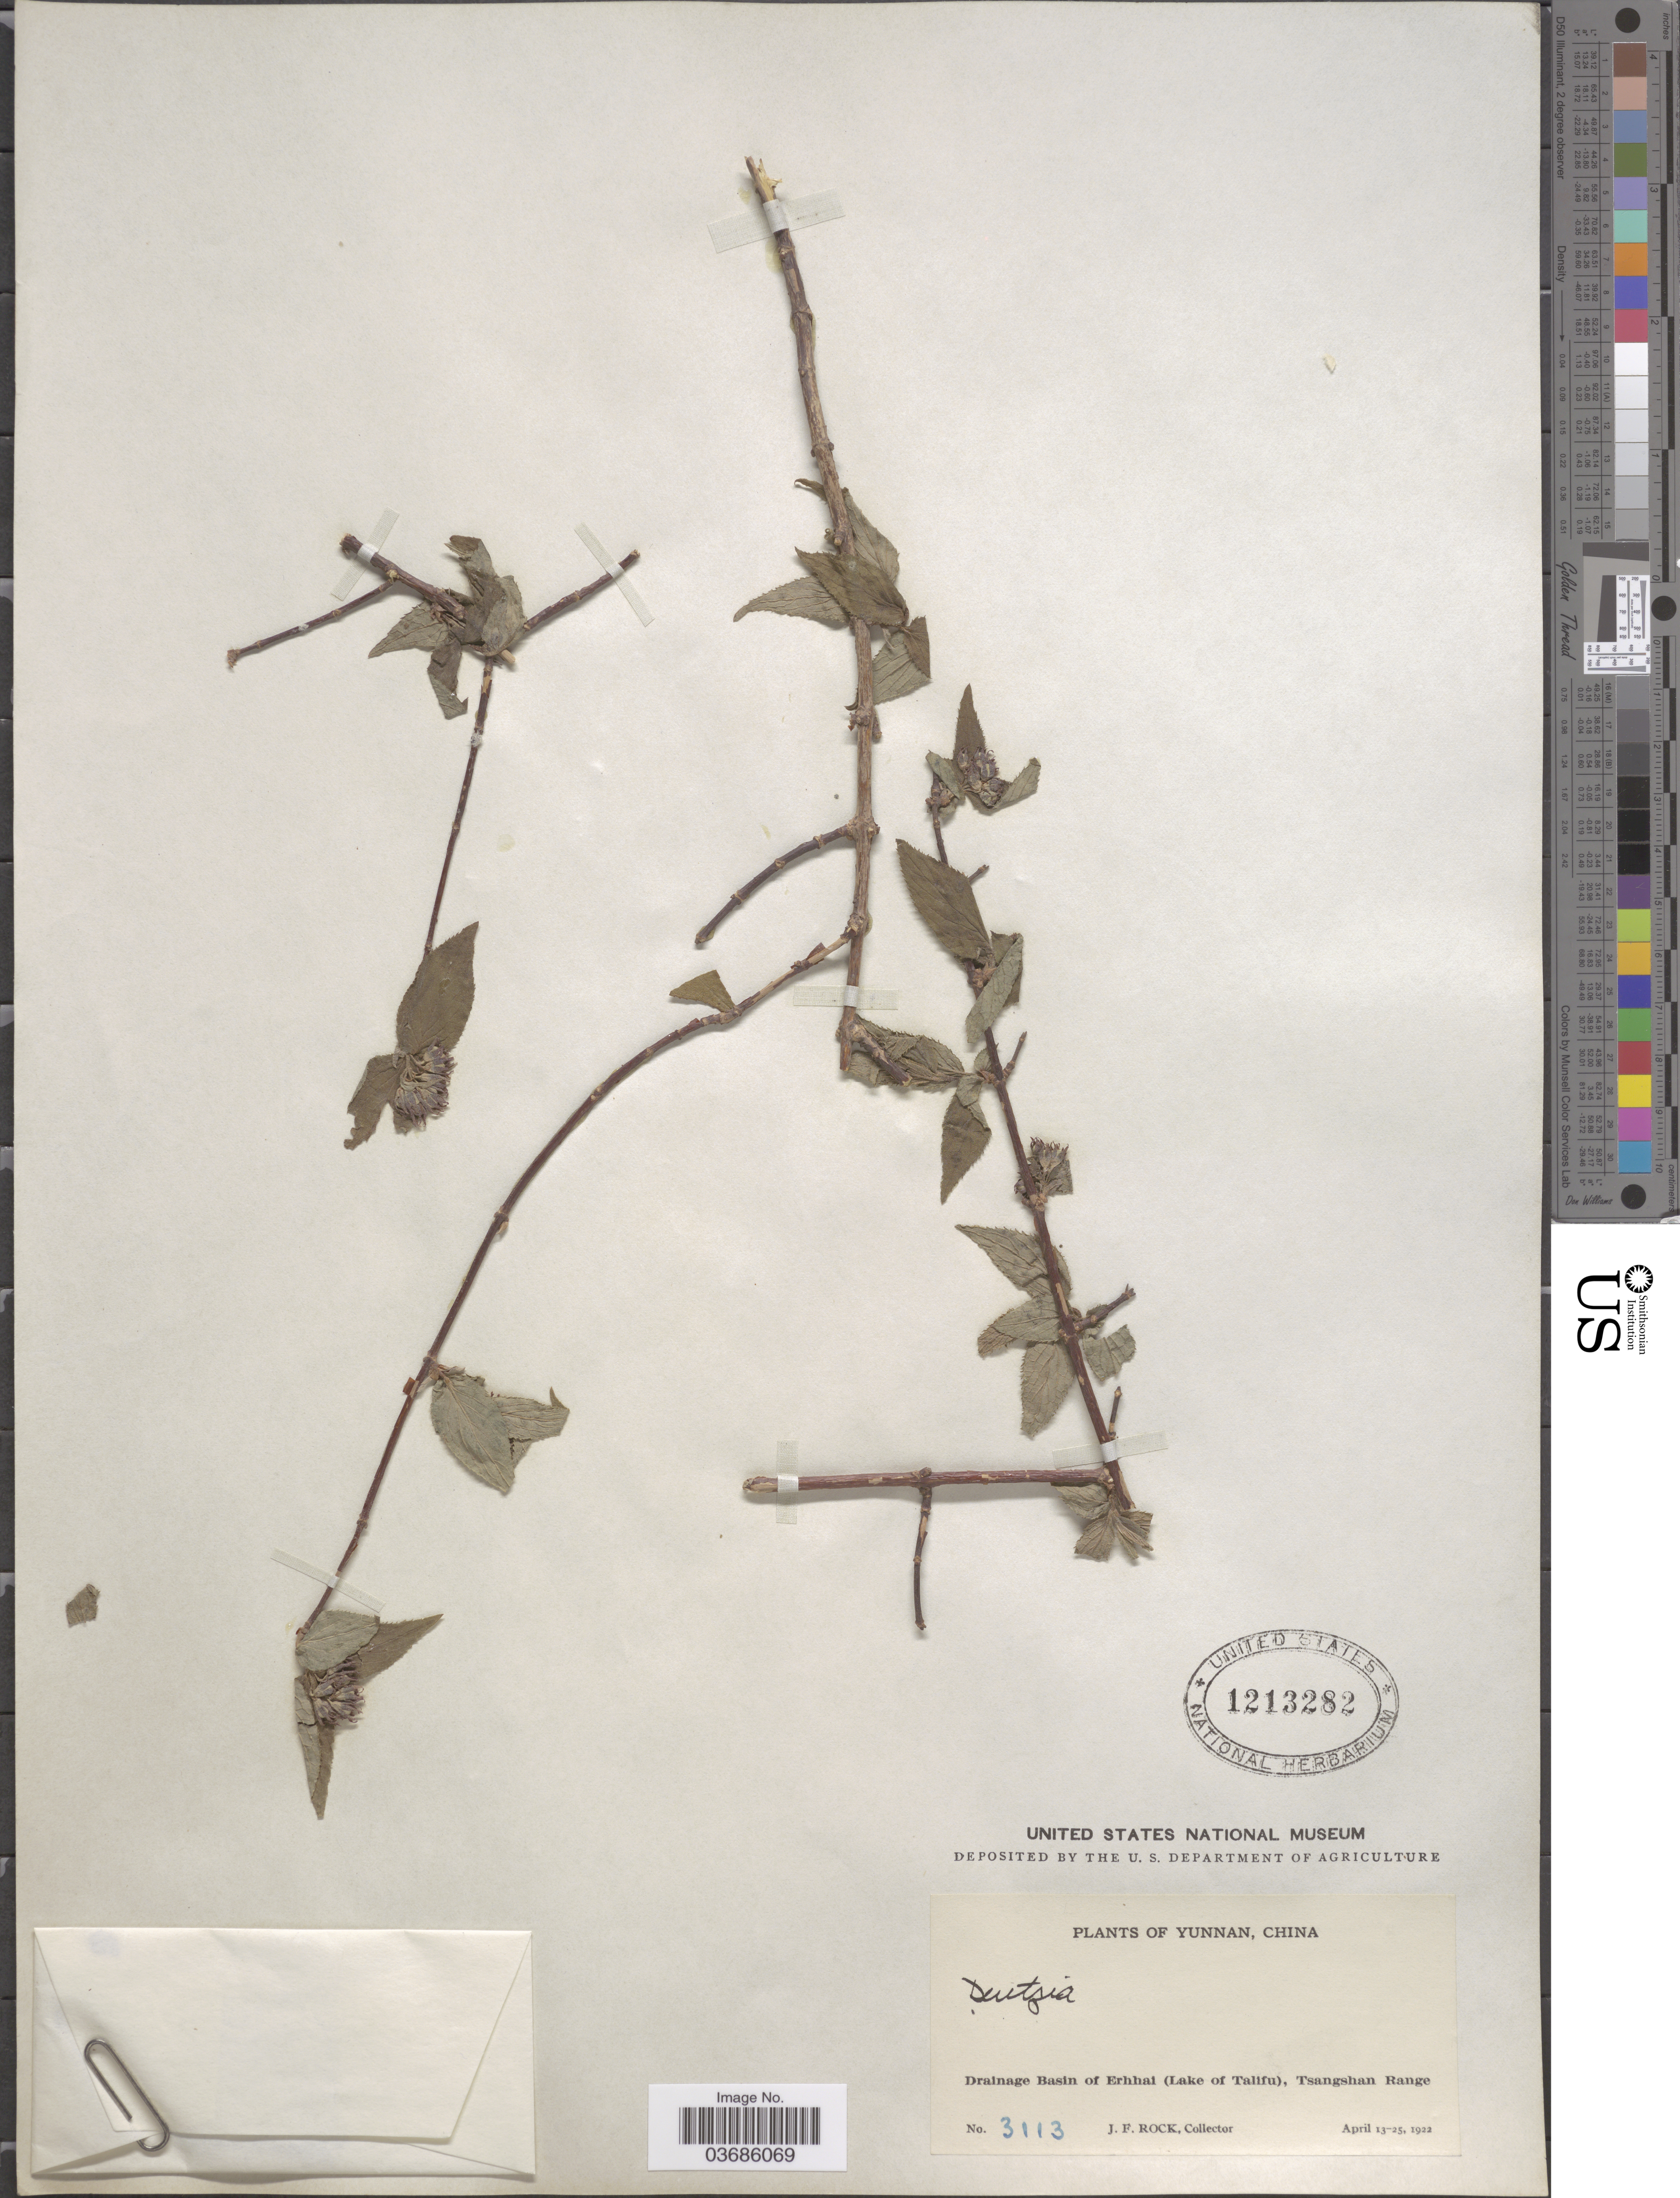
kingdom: Plantae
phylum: Tracheophyta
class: Magnoliopsida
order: Cornales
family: Hydrangeaceae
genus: Deutzia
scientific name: Deutzia sp.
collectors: J. Rock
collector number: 3113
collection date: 1922-04-13/1922-04-25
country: China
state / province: Yunnan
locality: Drainage Basin of Erhhal (lake of Talifu), Tsangshan Range.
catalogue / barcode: US 1213282